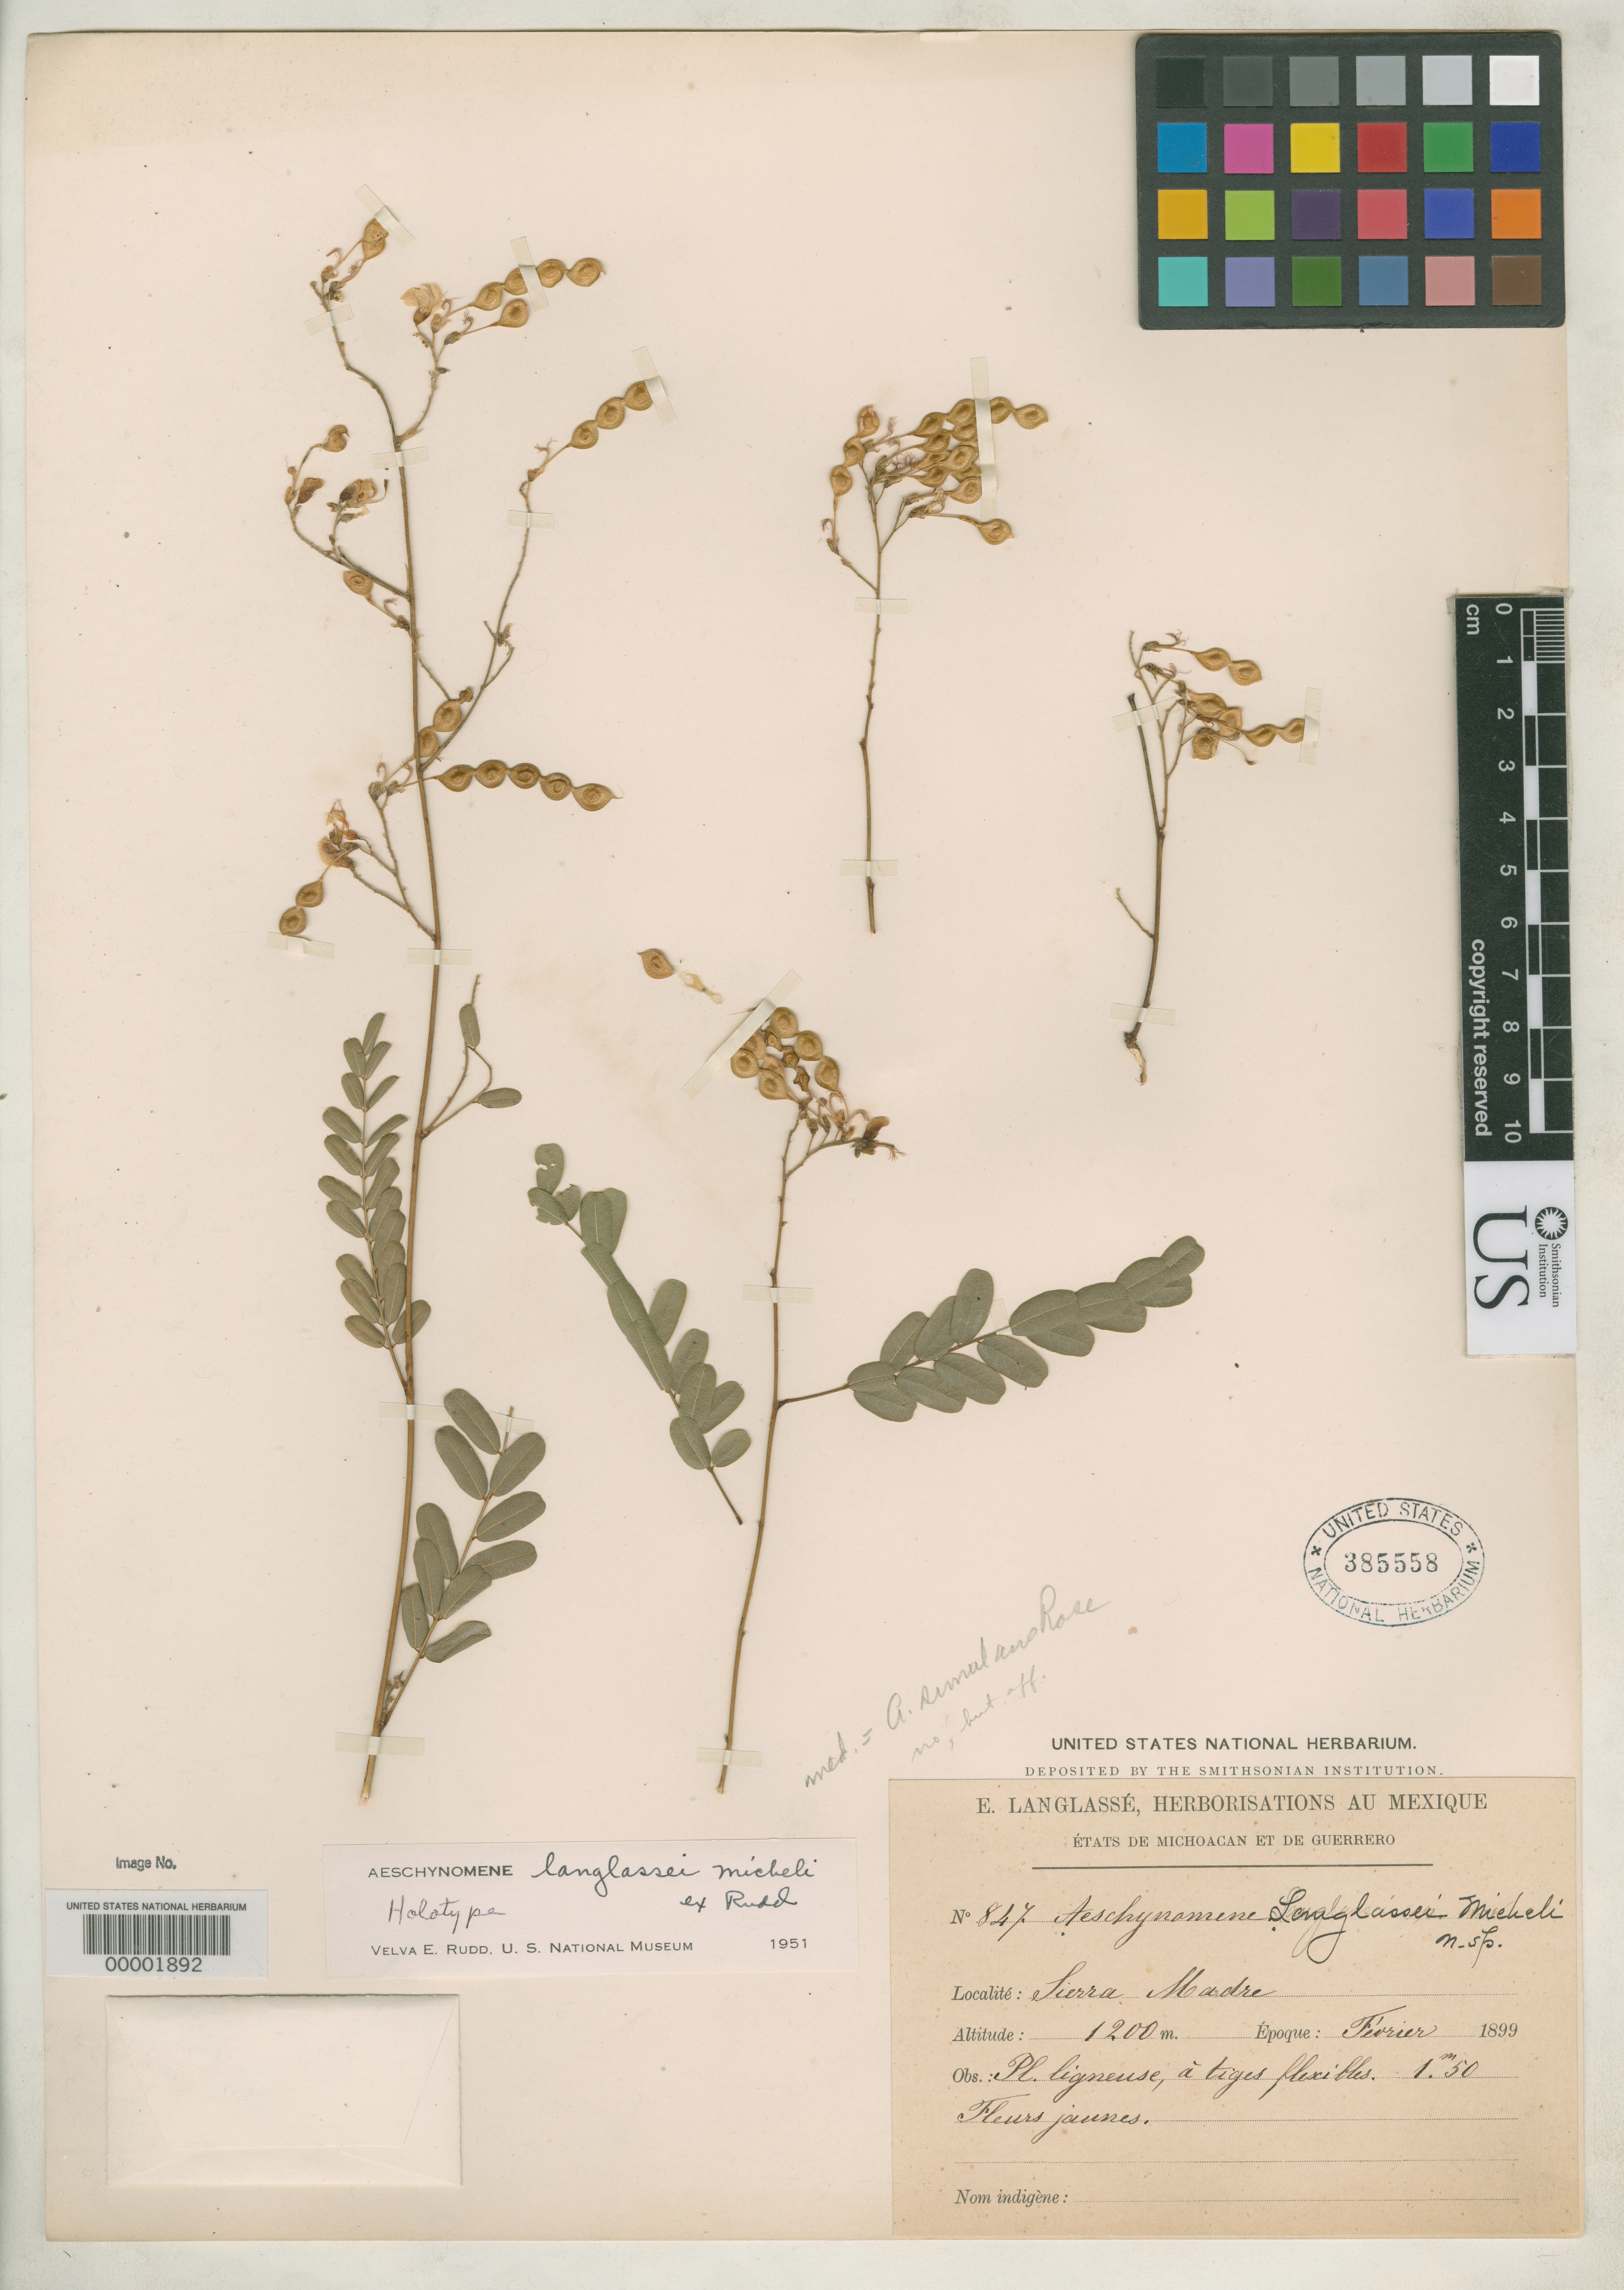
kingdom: Plantae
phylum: Tracheophyta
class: Magnoliopsida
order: Fabales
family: Fabaceae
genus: Aeschynomene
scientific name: Aeschynomene langlassei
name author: Micheli ex Rudd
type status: Holotype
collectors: E. Langlassé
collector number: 847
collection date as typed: Feb 1899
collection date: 1899-02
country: Mexico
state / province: Guerrero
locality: Sierra Madre.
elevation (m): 1200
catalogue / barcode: US 385558